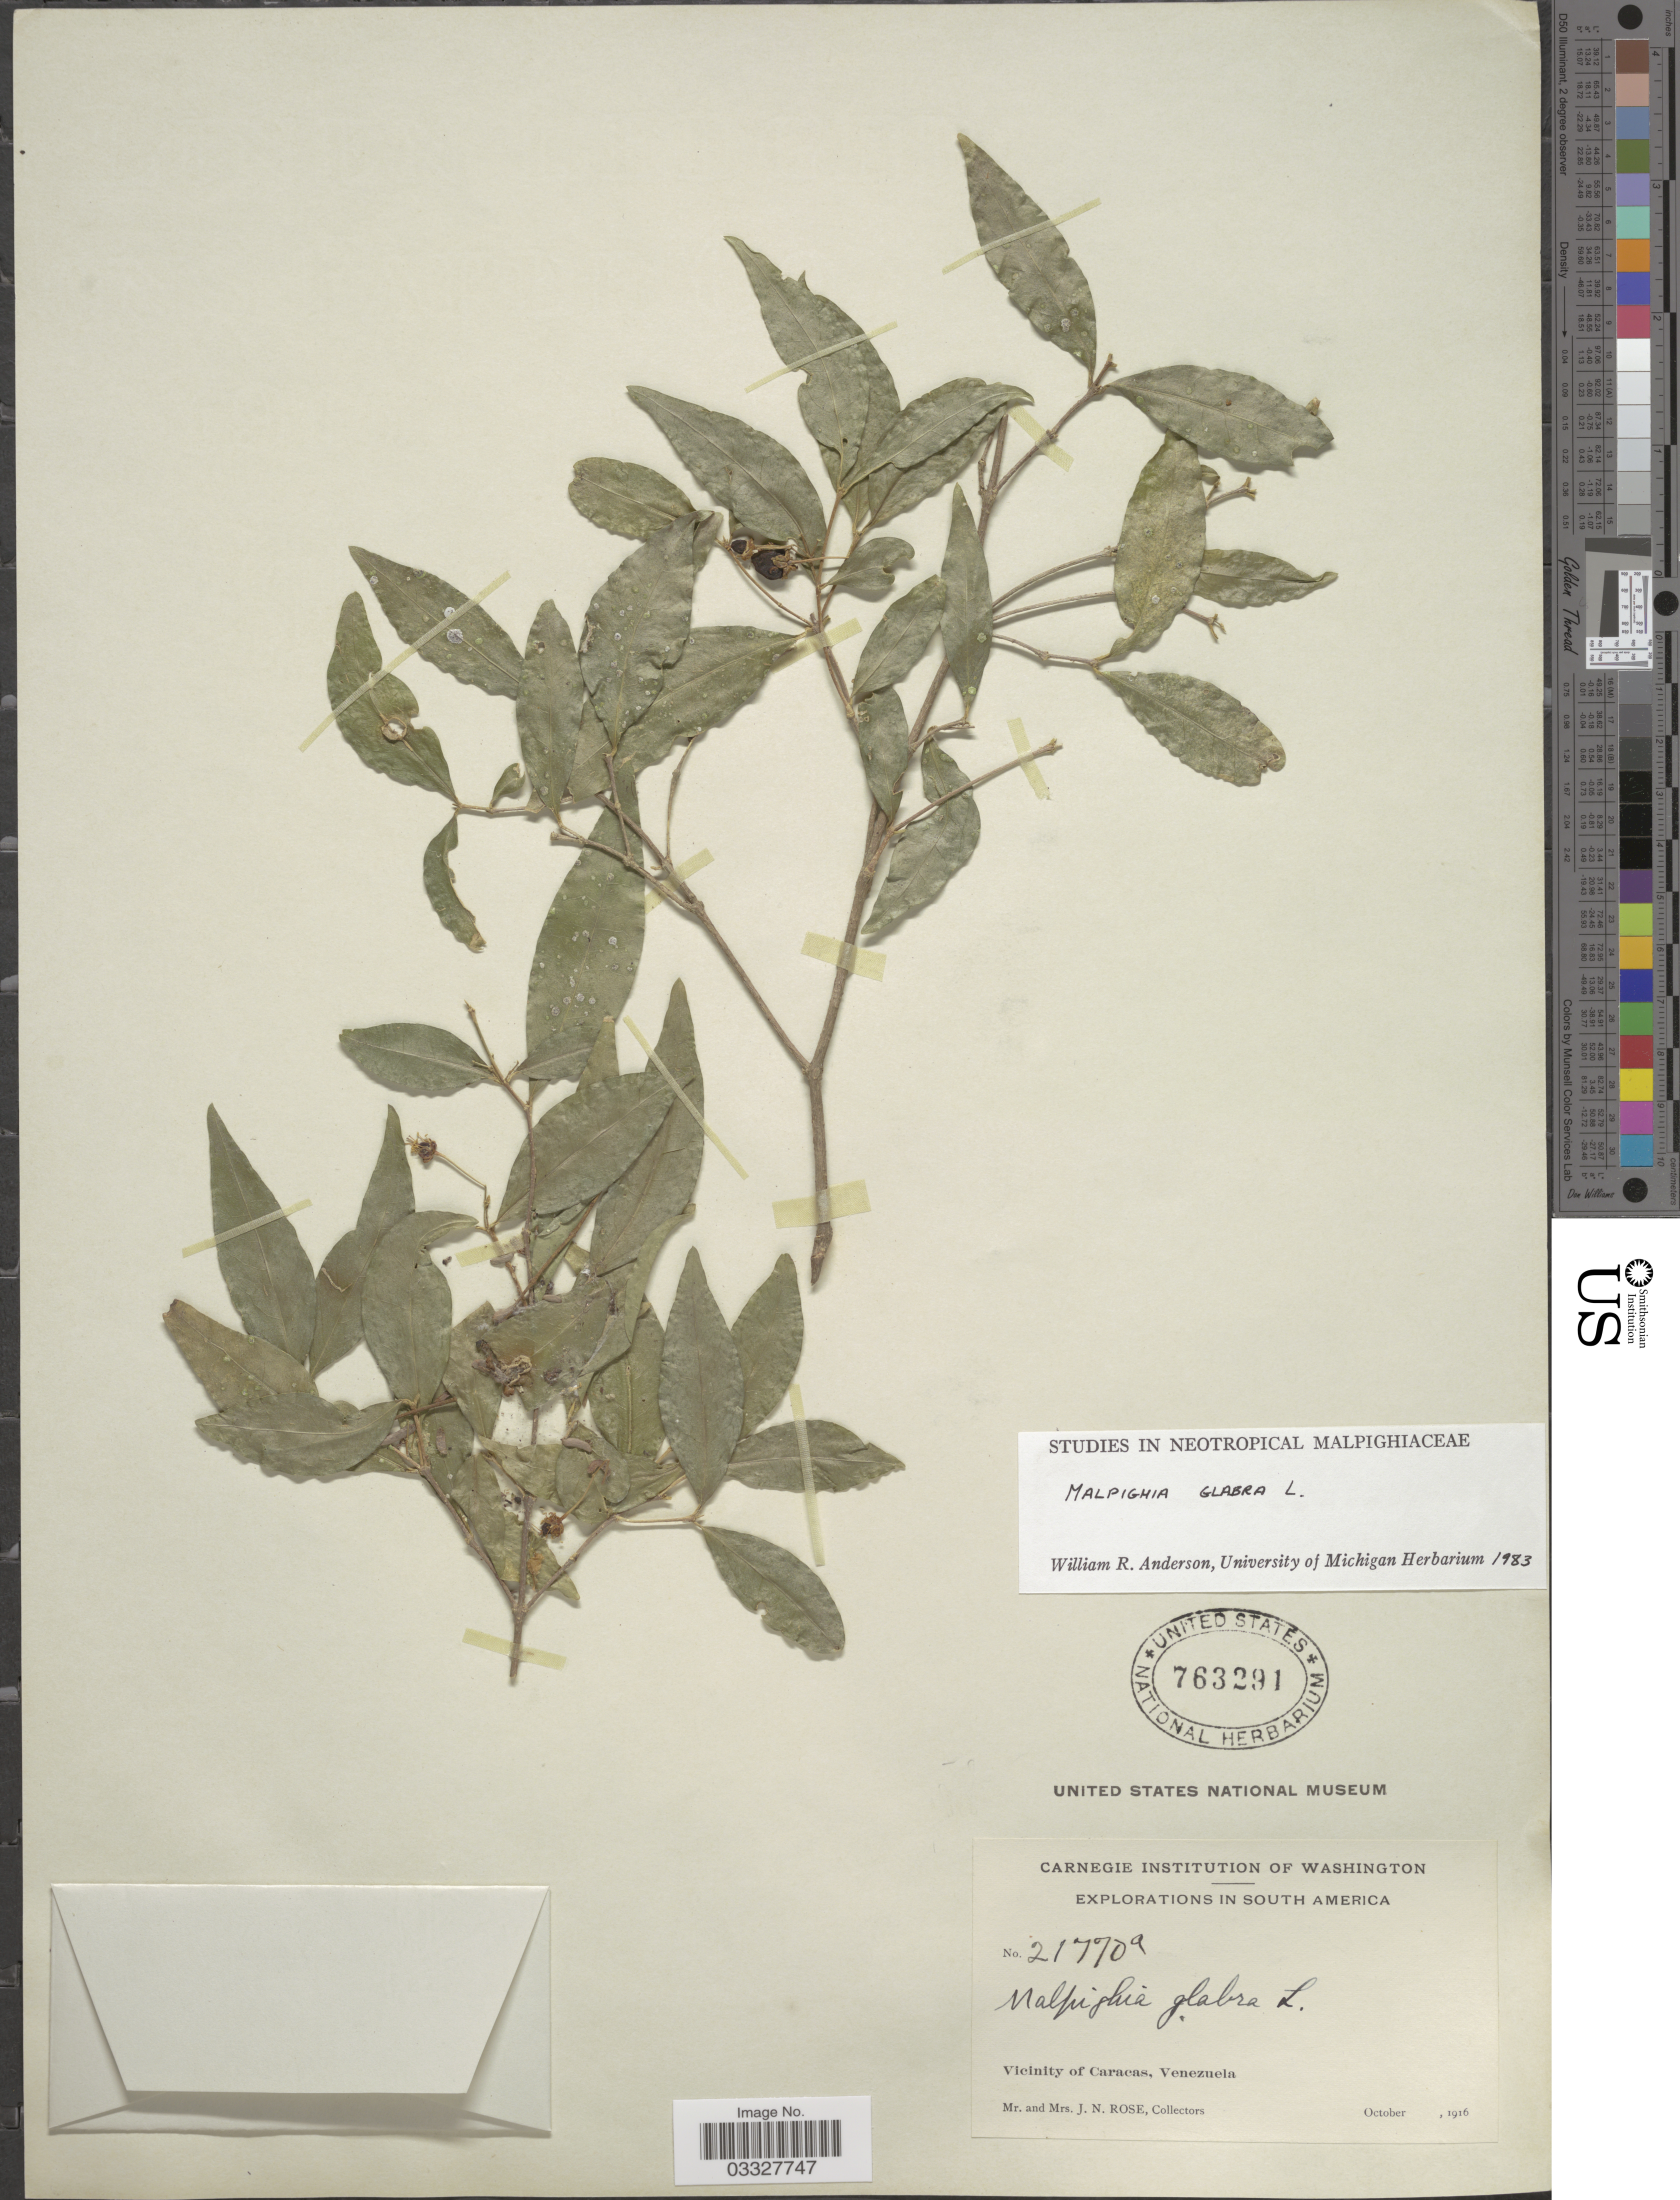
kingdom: Plantae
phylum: Tracheophyta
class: Magnoliopsida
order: Malpighiales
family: Malpighiaceae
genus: Malpighia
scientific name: Malpighia glabra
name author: L.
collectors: J. N. Rose & L. B. Rose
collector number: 21770a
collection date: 1916-10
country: Venezuela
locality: Vicinity of Caracas.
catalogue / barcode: US 763291